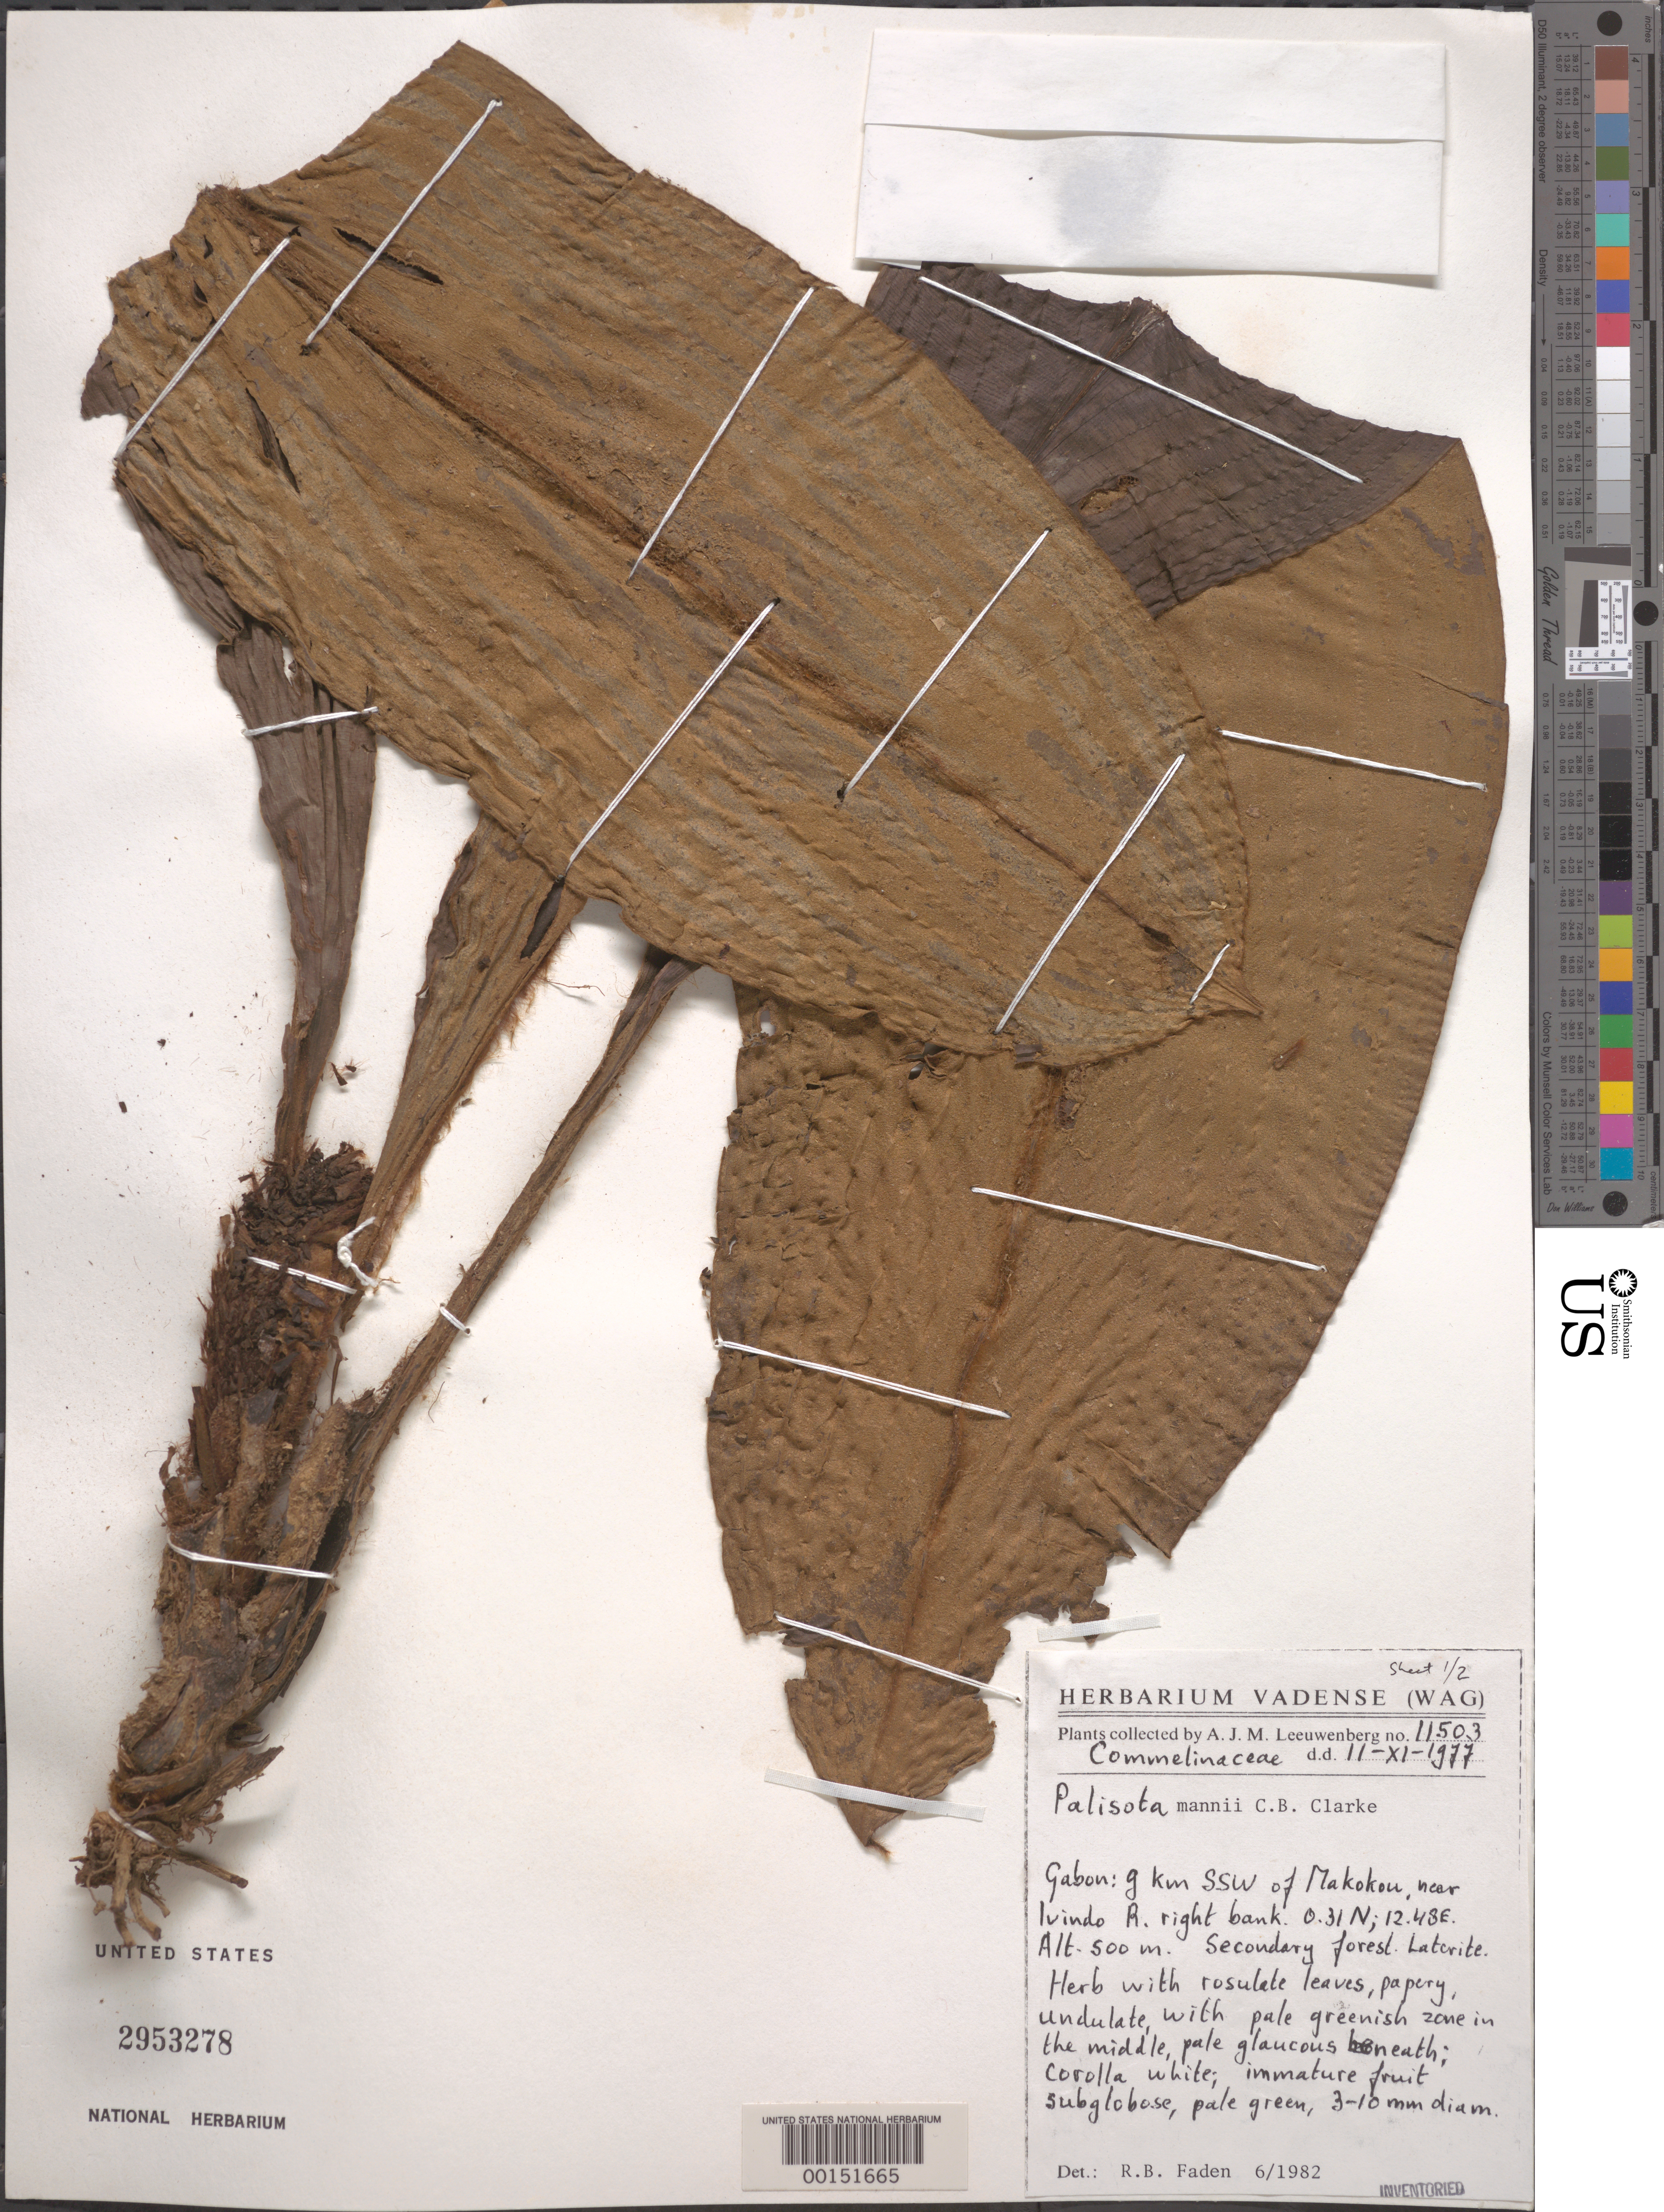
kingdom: Plantae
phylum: Tracheophyta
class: Liliopsida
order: Commelinales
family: Commelinaceae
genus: Palisota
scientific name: Palisota mannii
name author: C.B. Clarke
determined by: Faden, Robert B., (US), Smithsonian Institution - National Museum of Natural History (UNITED STATES)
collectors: A. J. M. Leeuwenberg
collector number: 11503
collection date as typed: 11 Nov 1977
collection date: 1977-11-11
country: Gabon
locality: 9 km SSW of Makokou, near Ivino River right bank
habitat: Secondary forest, laterite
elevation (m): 500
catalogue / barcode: US 2953278